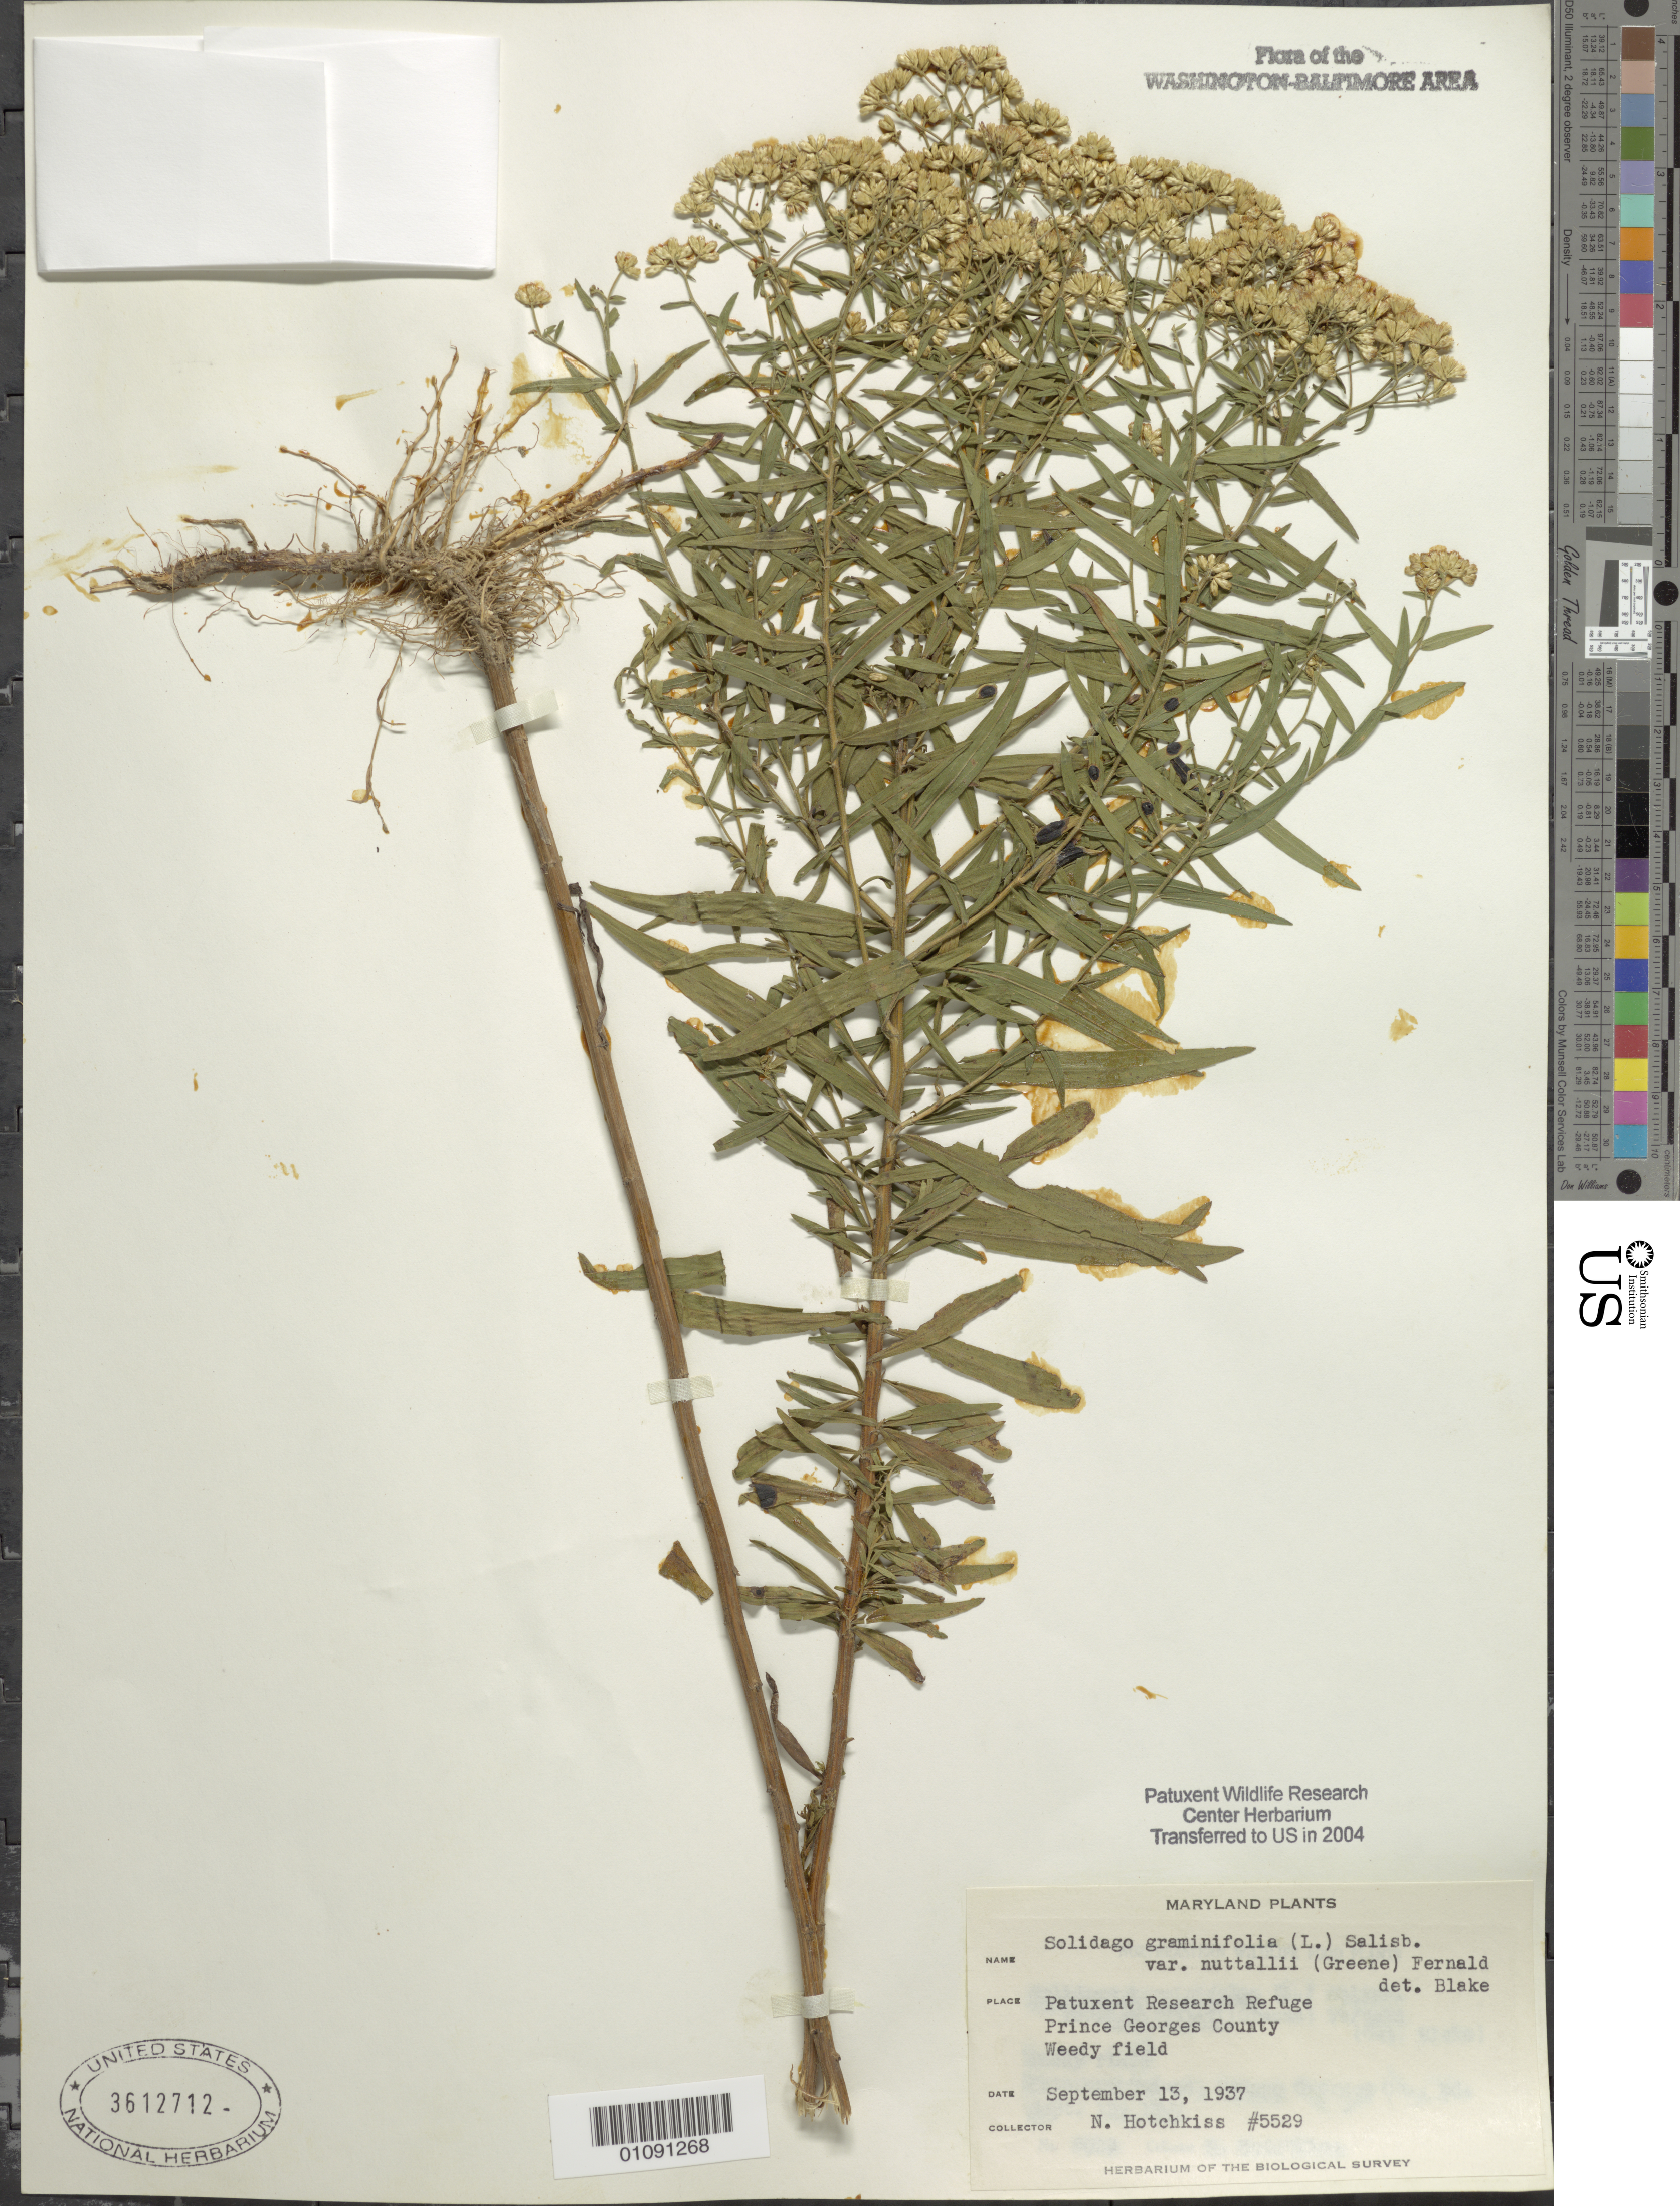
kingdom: Plantae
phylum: Tracheophyta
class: Magnoliopsida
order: Asterales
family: Asteraceae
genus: Euthamia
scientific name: Euthamia graminifolia var. nuttalii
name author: (S.W. Greene) W. Stone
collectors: N. Hotchkiss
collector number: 5529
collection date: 1937-09-13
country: United States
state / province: Maryland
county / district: Prince George's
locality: Patuxent Wildlife Refuge.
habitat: Weedy field.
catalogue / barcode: US 3612712